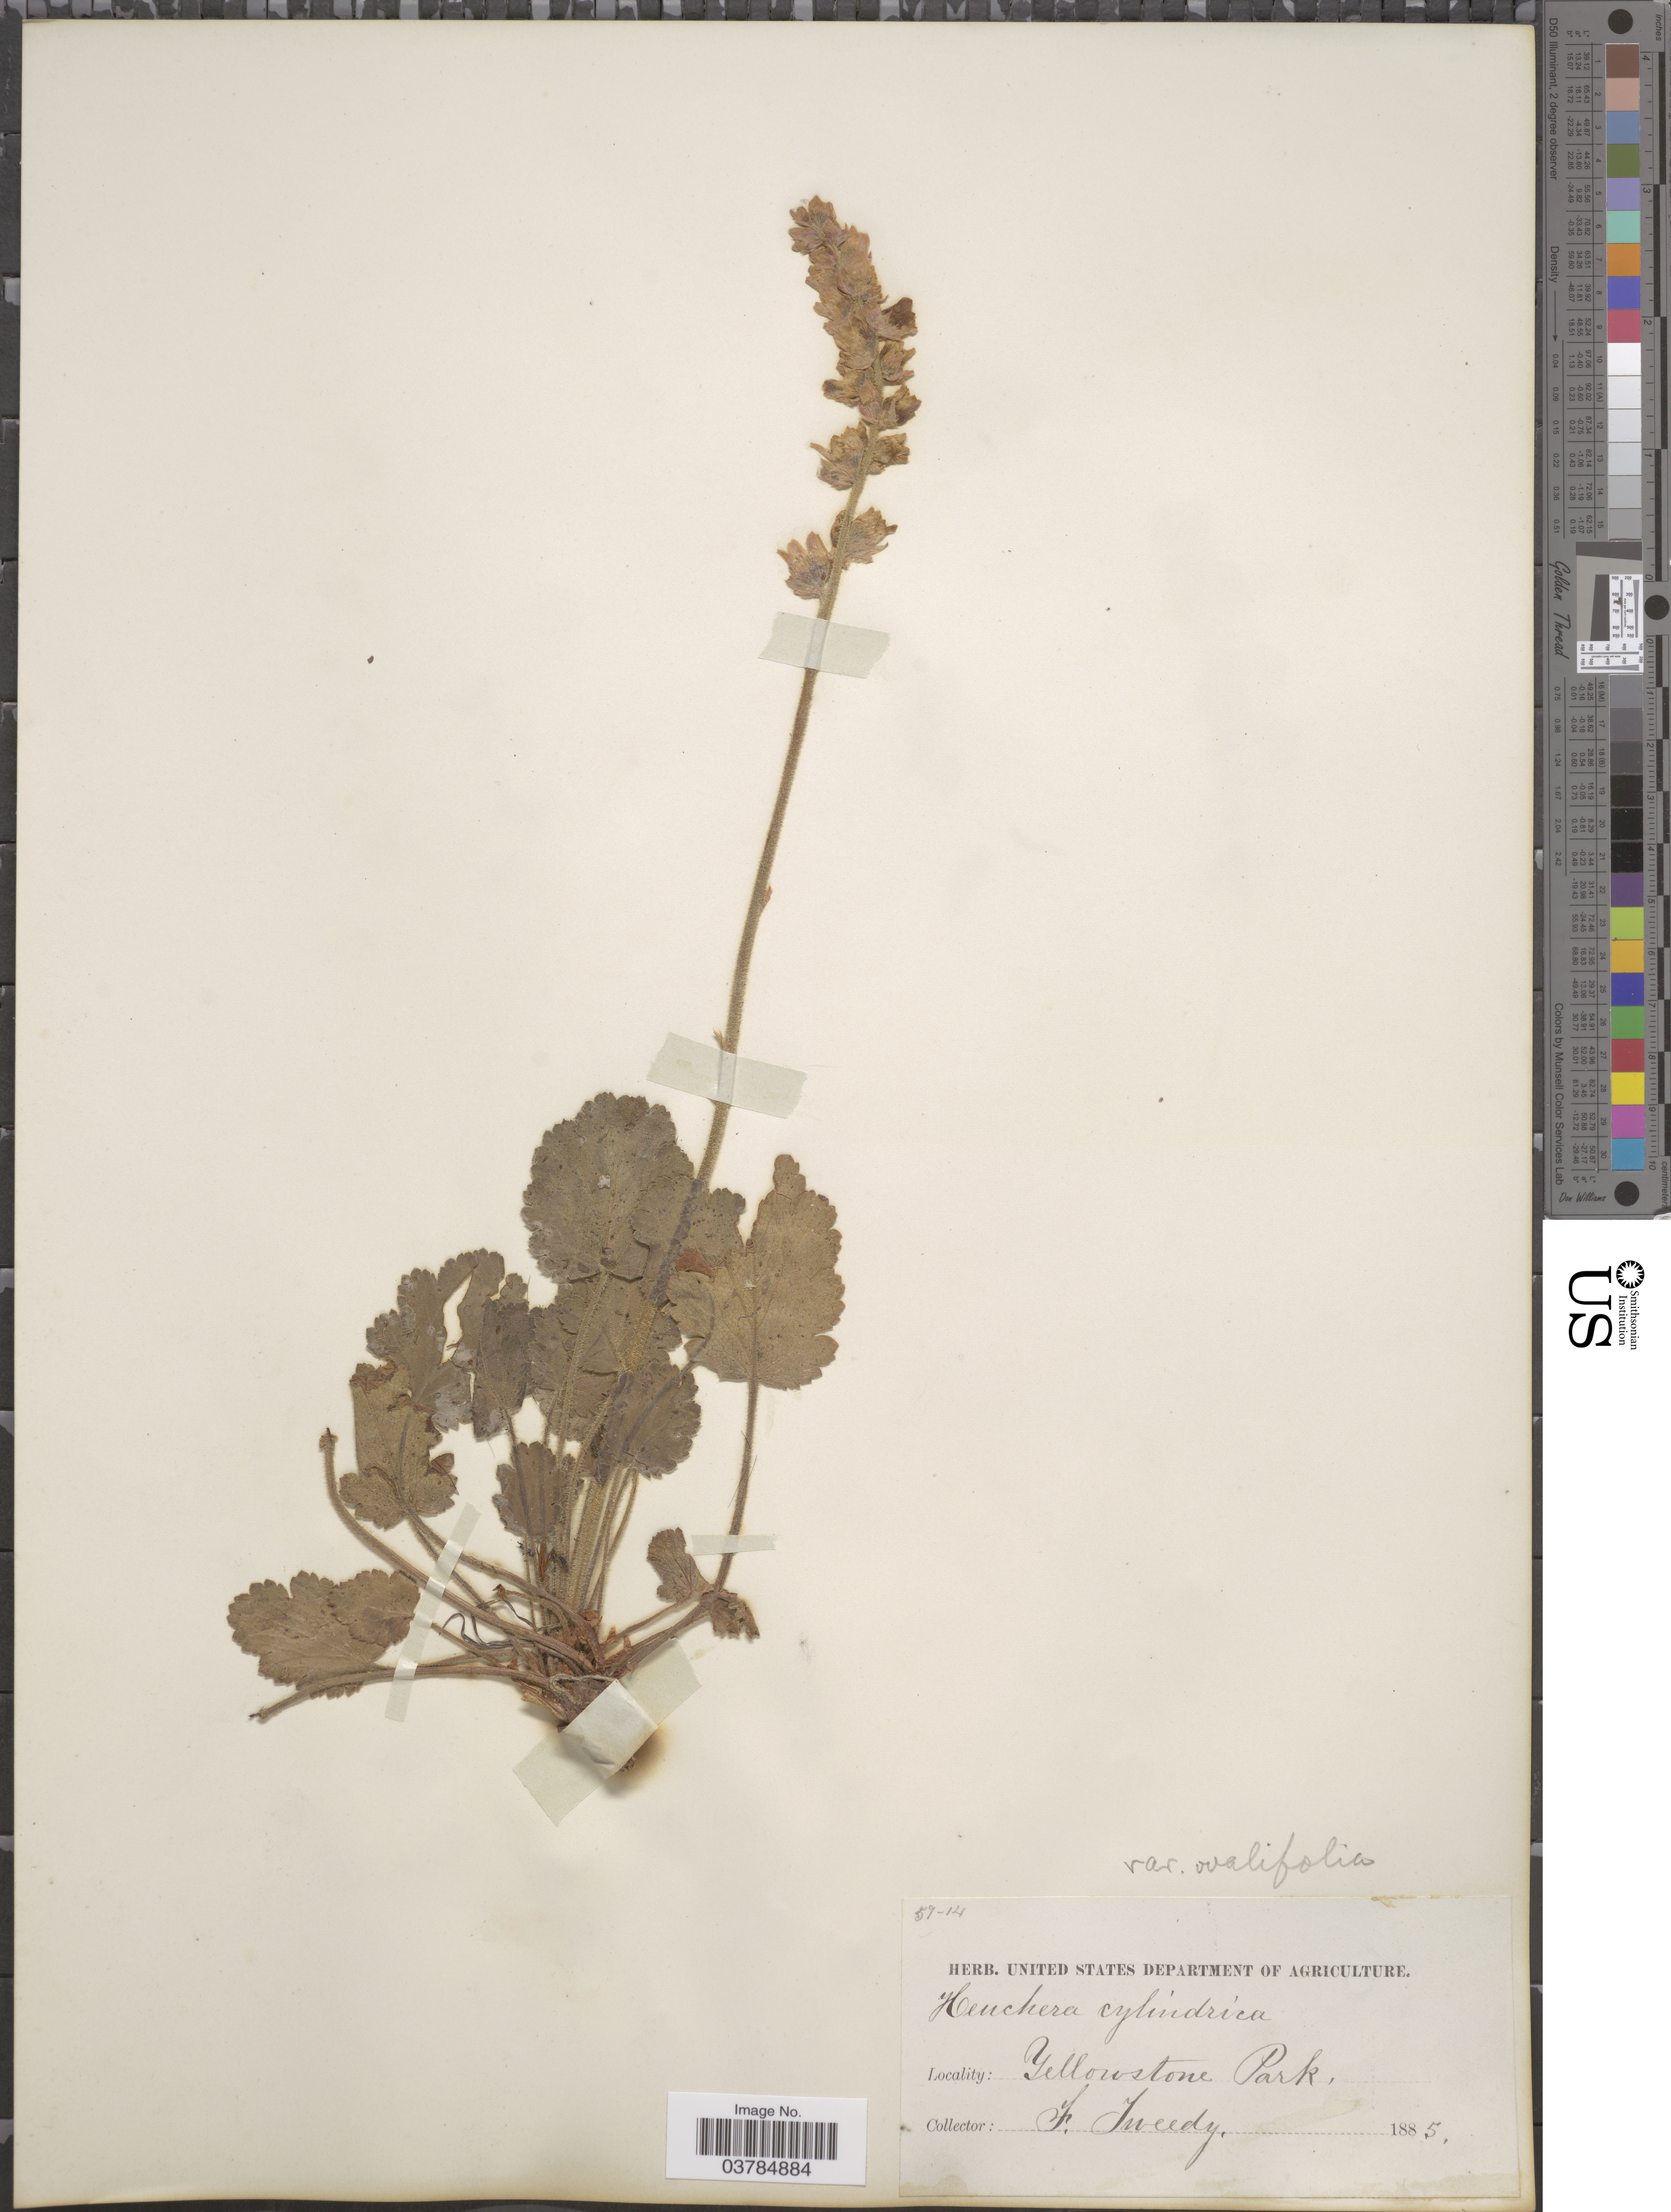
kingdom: Plantae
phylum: Tracheophyta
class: Magnoliopsida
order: Saxifragales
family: Saxifragaceae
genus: Heuchera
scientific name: Heuchera ovalifolia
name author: Torr. & A. Gray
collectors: F. Tweedy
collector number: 57-14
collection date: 1885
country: United States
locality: Yellowstone Park.